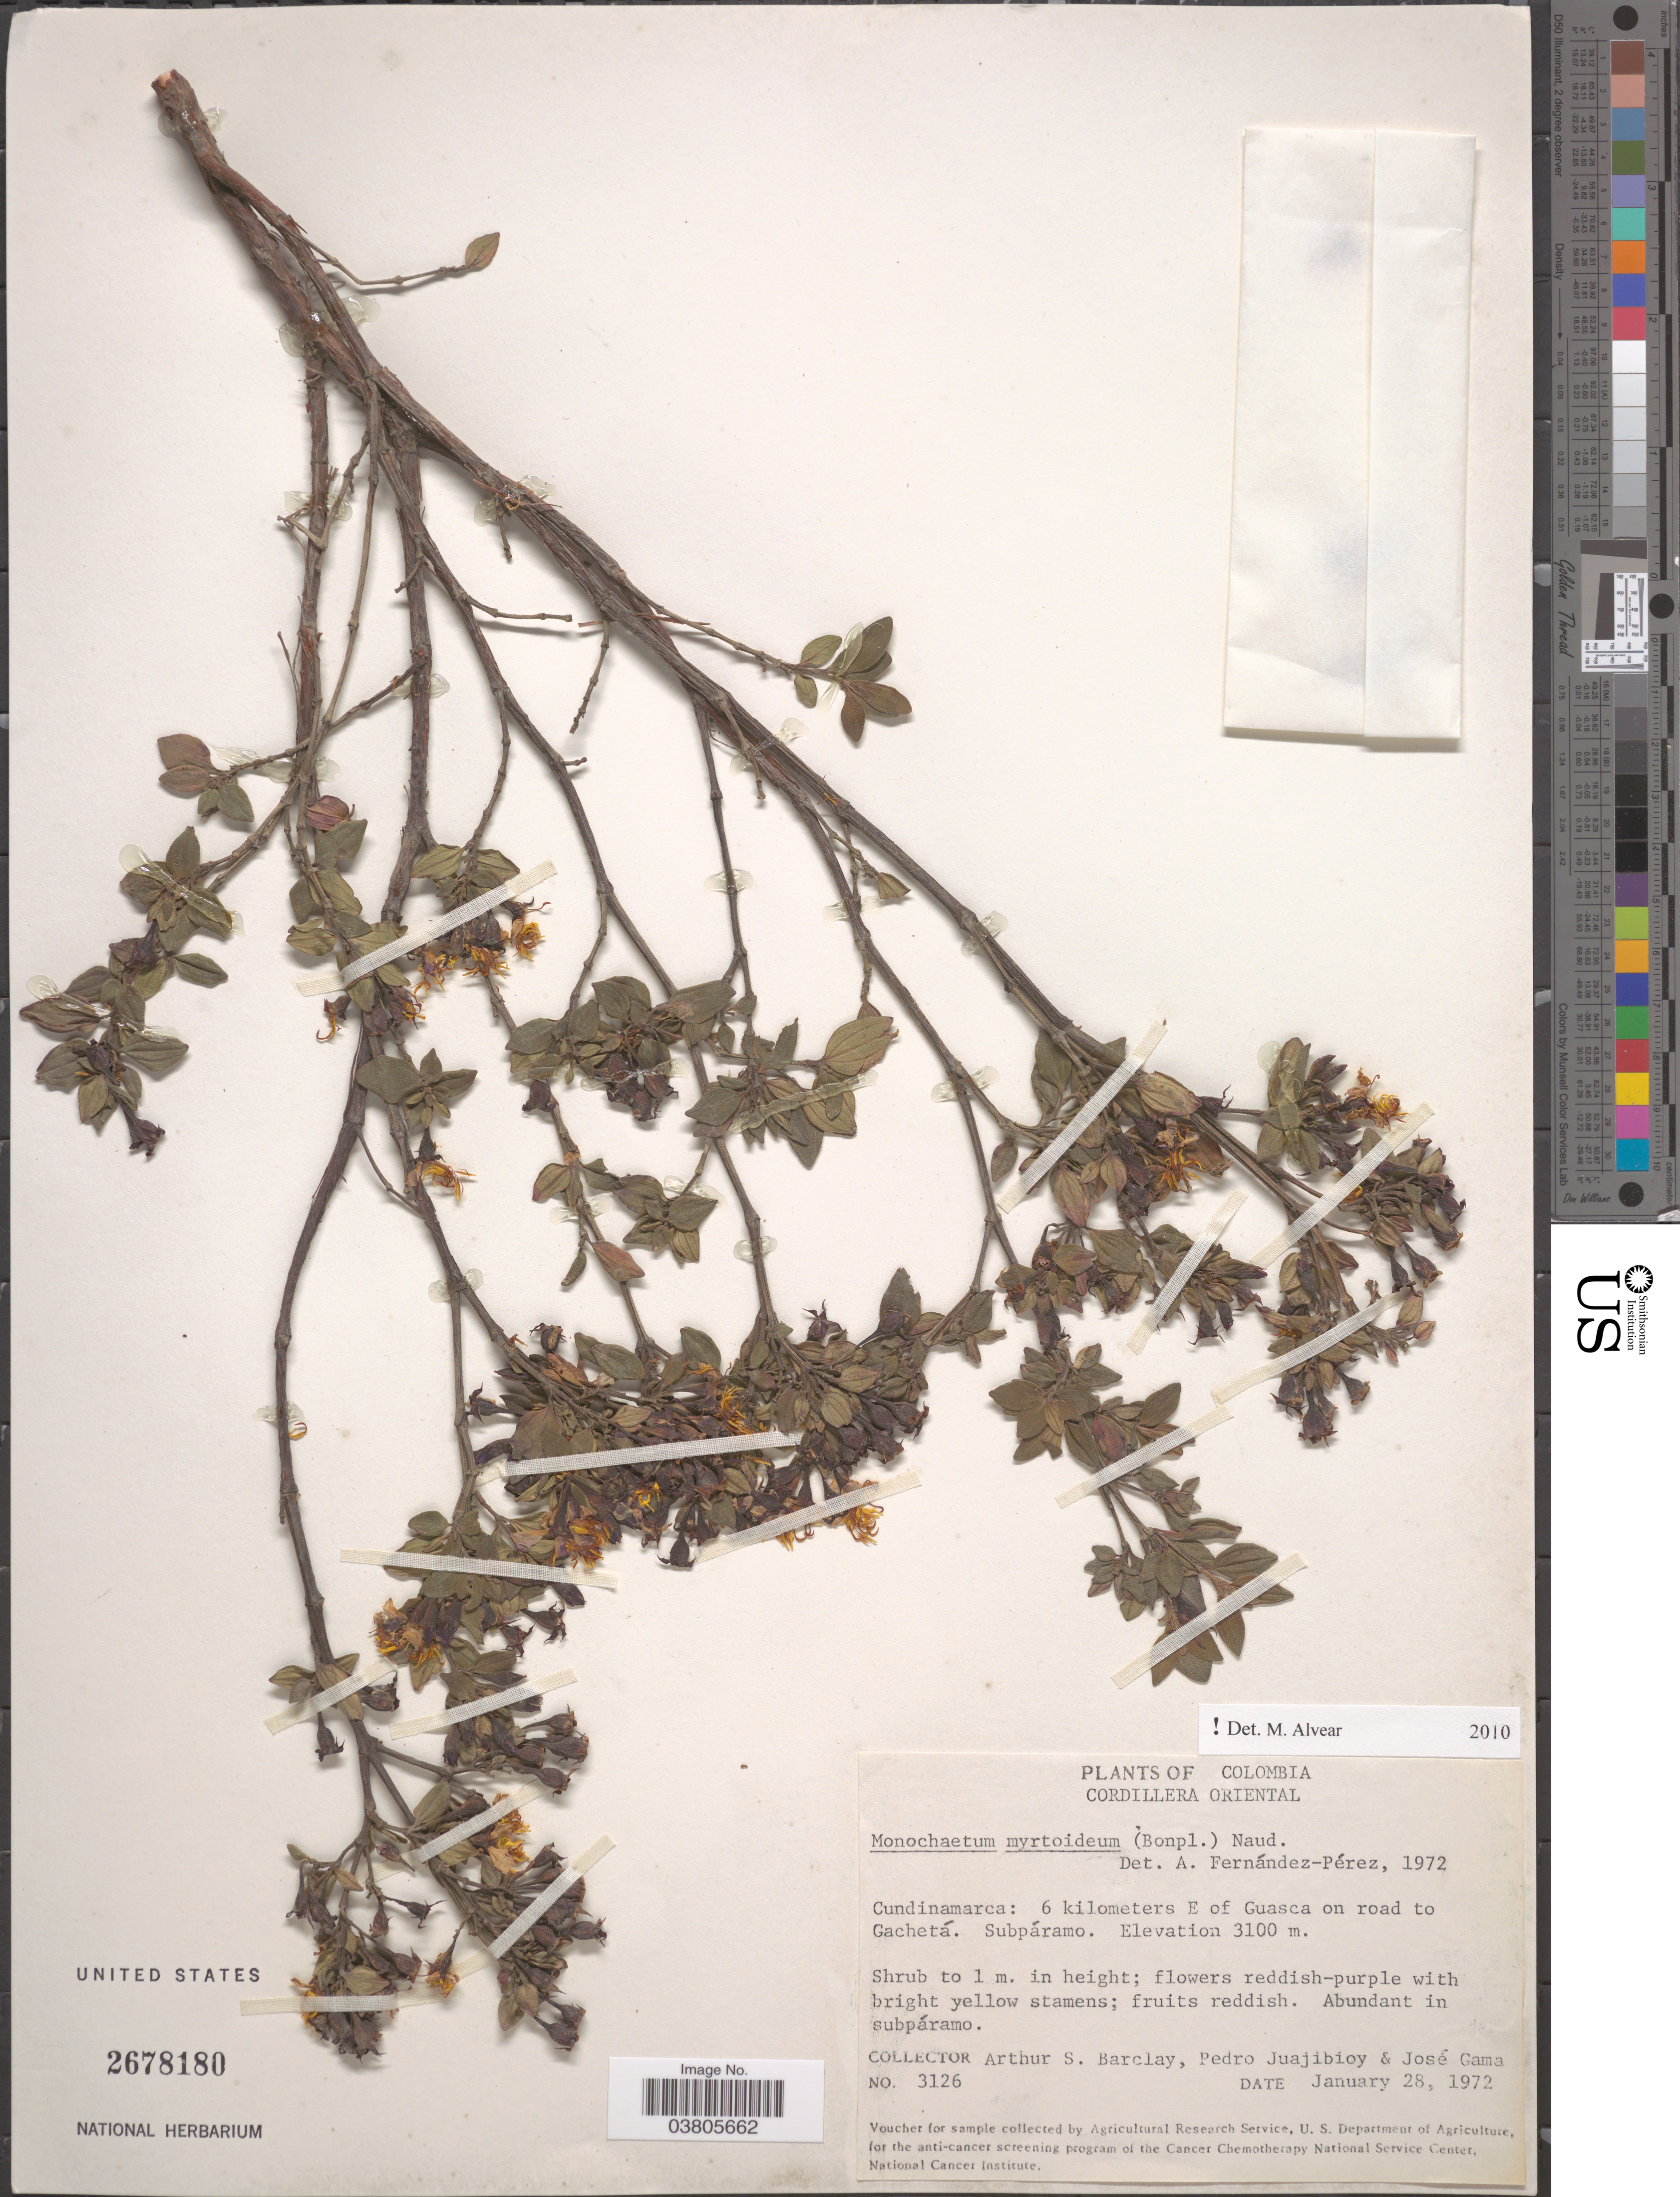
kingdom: Plantae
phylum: Tracheophyta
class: Magnoliopsida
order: Myrtales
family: Melastomataceae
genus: Monochaetum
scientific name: Monochaetum myrtoideum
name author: Naudin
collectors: A. S. Barclay, P. Juajibioy & J. Agama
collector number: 3126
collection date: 1972-01-28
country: Colombia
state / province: Cundinamarca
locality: Cordillera Oriental. 6 kilometer E of Guasca on road to Gachetá. Subpáramo.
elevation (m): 3100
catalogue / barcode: US 2678180